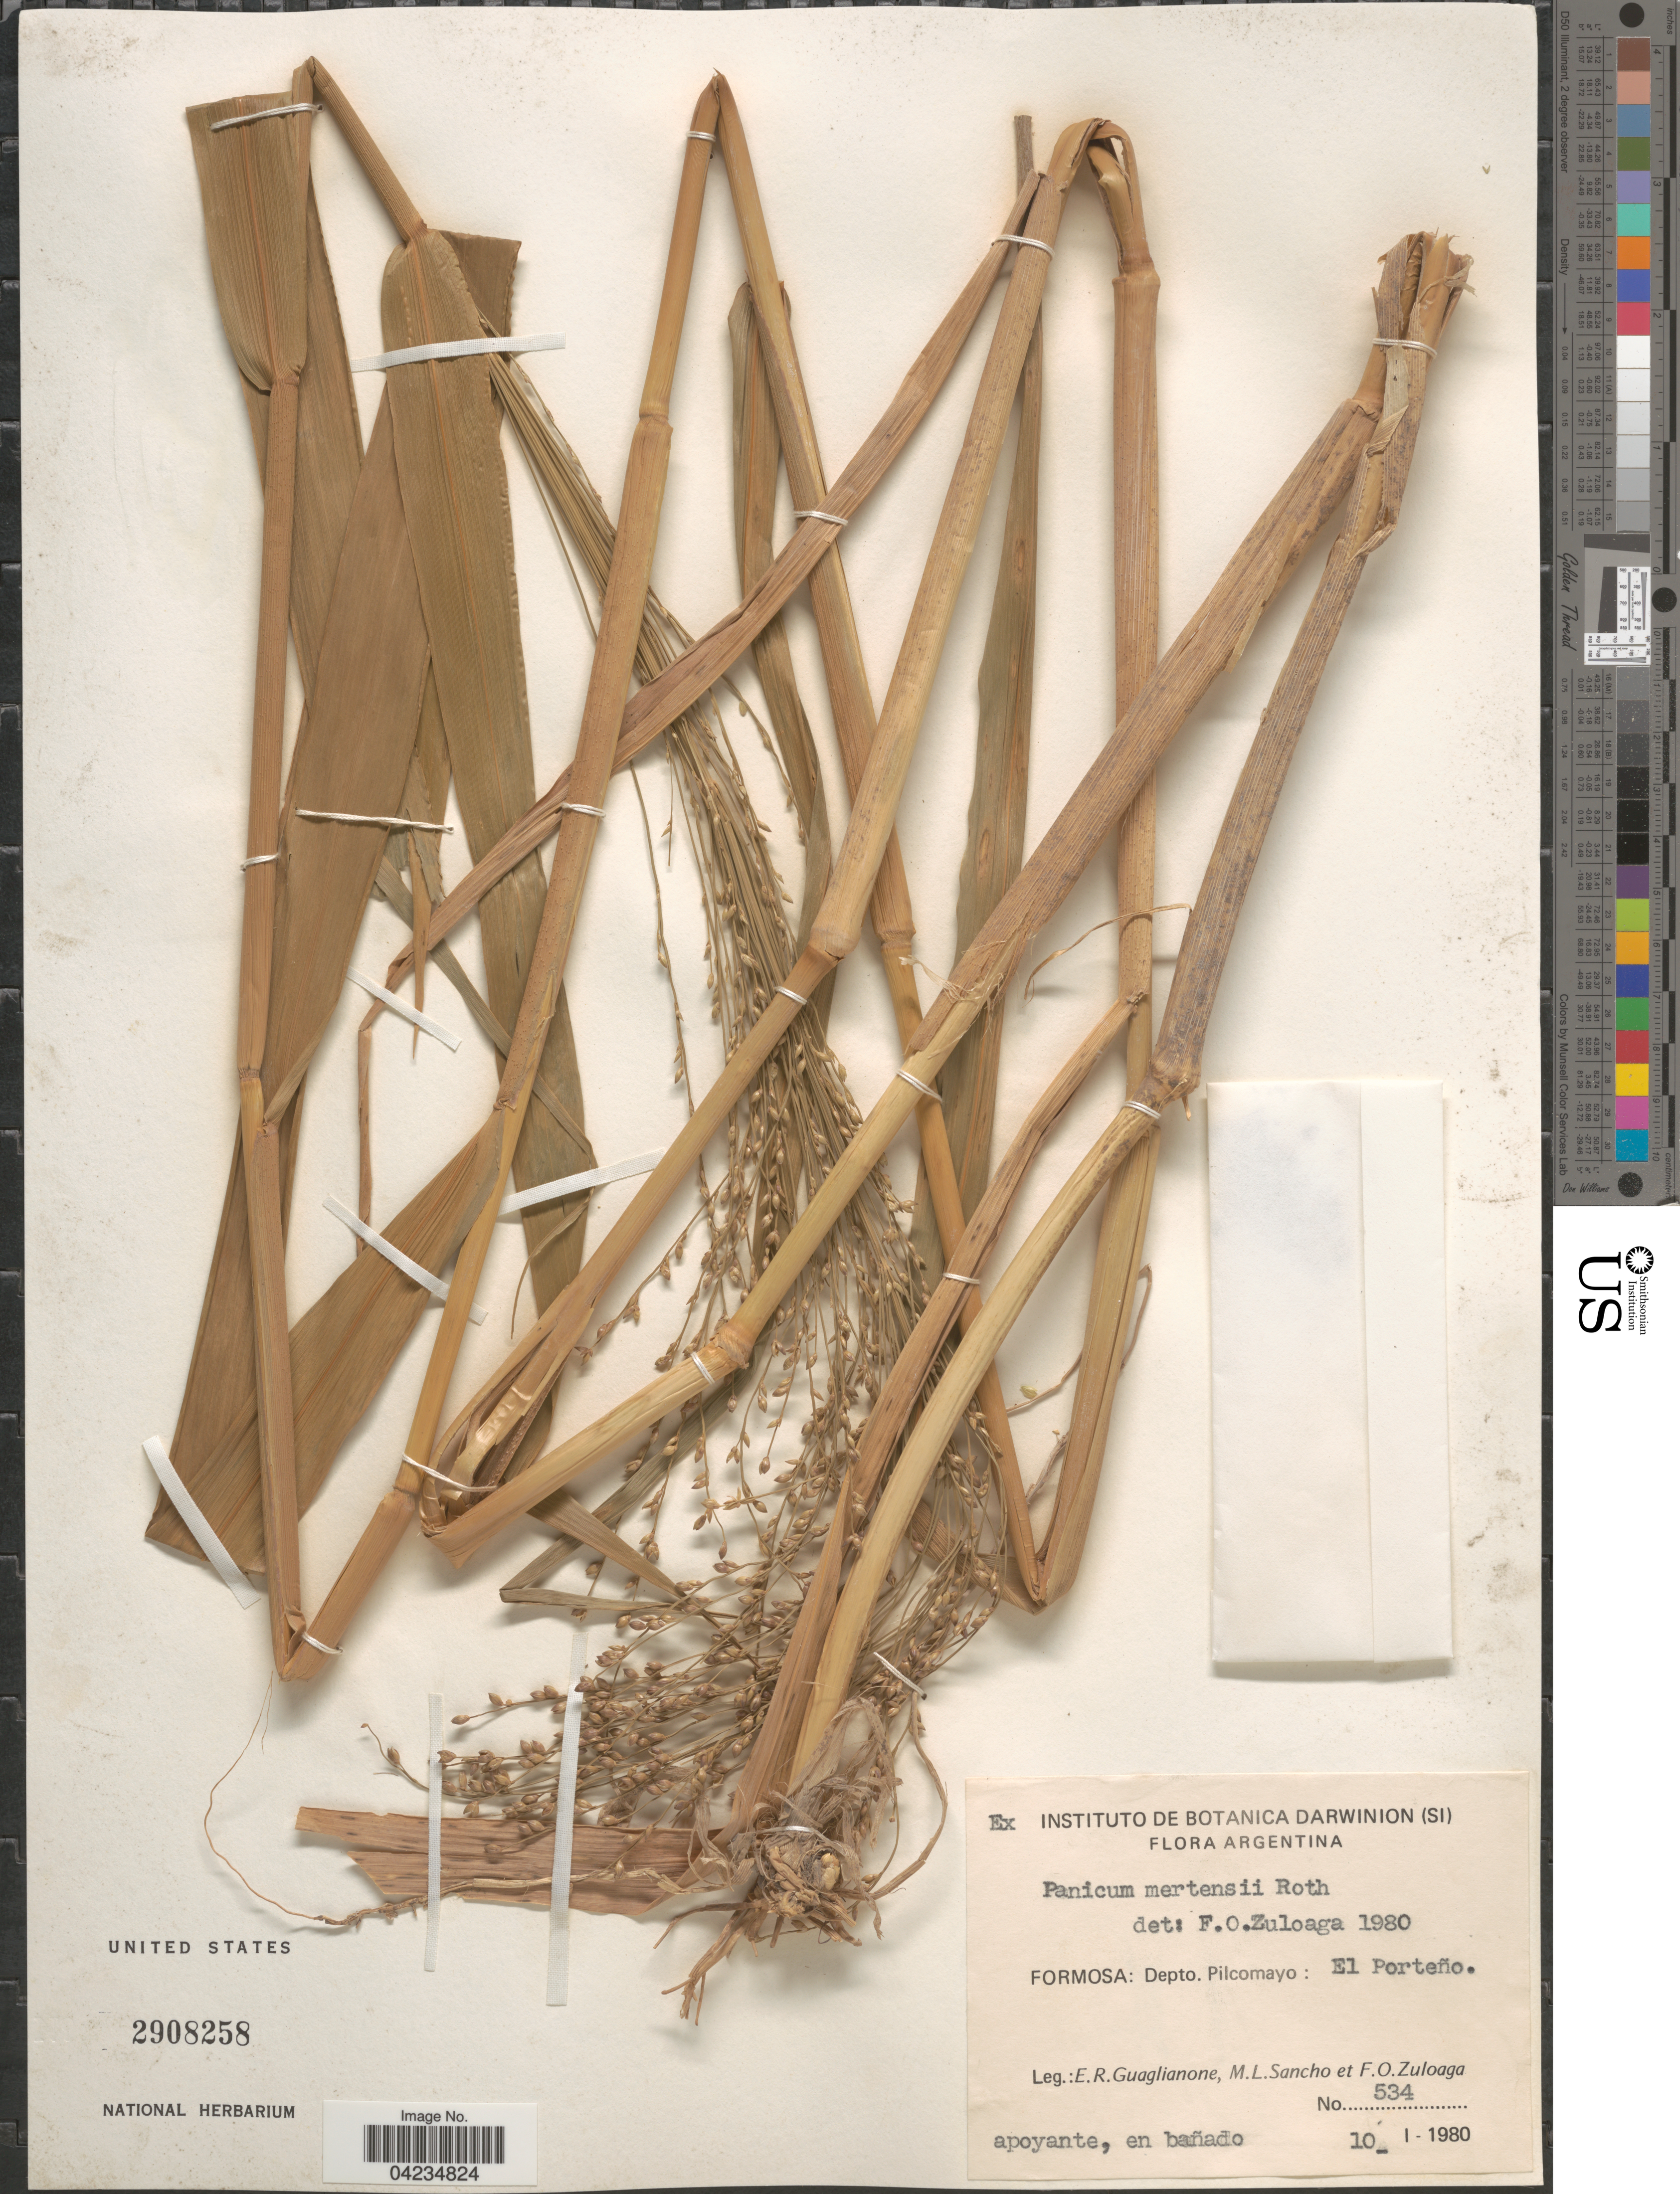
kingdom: Plantae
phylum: Tracheophyta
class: Liliopsida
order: Poales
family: Poaceae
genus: Stephostachys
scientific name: Stephostachys mertensii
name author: (Roth) Zuloaga & Marrone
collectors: E. R. Guaglianone, M. L. Sancho & F. O. Zuloaga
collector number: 534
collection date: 1980-01-10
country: Argentina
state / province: Formosa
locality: Depto. Pilcomayo: El Porteño.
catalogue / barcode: US 2908258